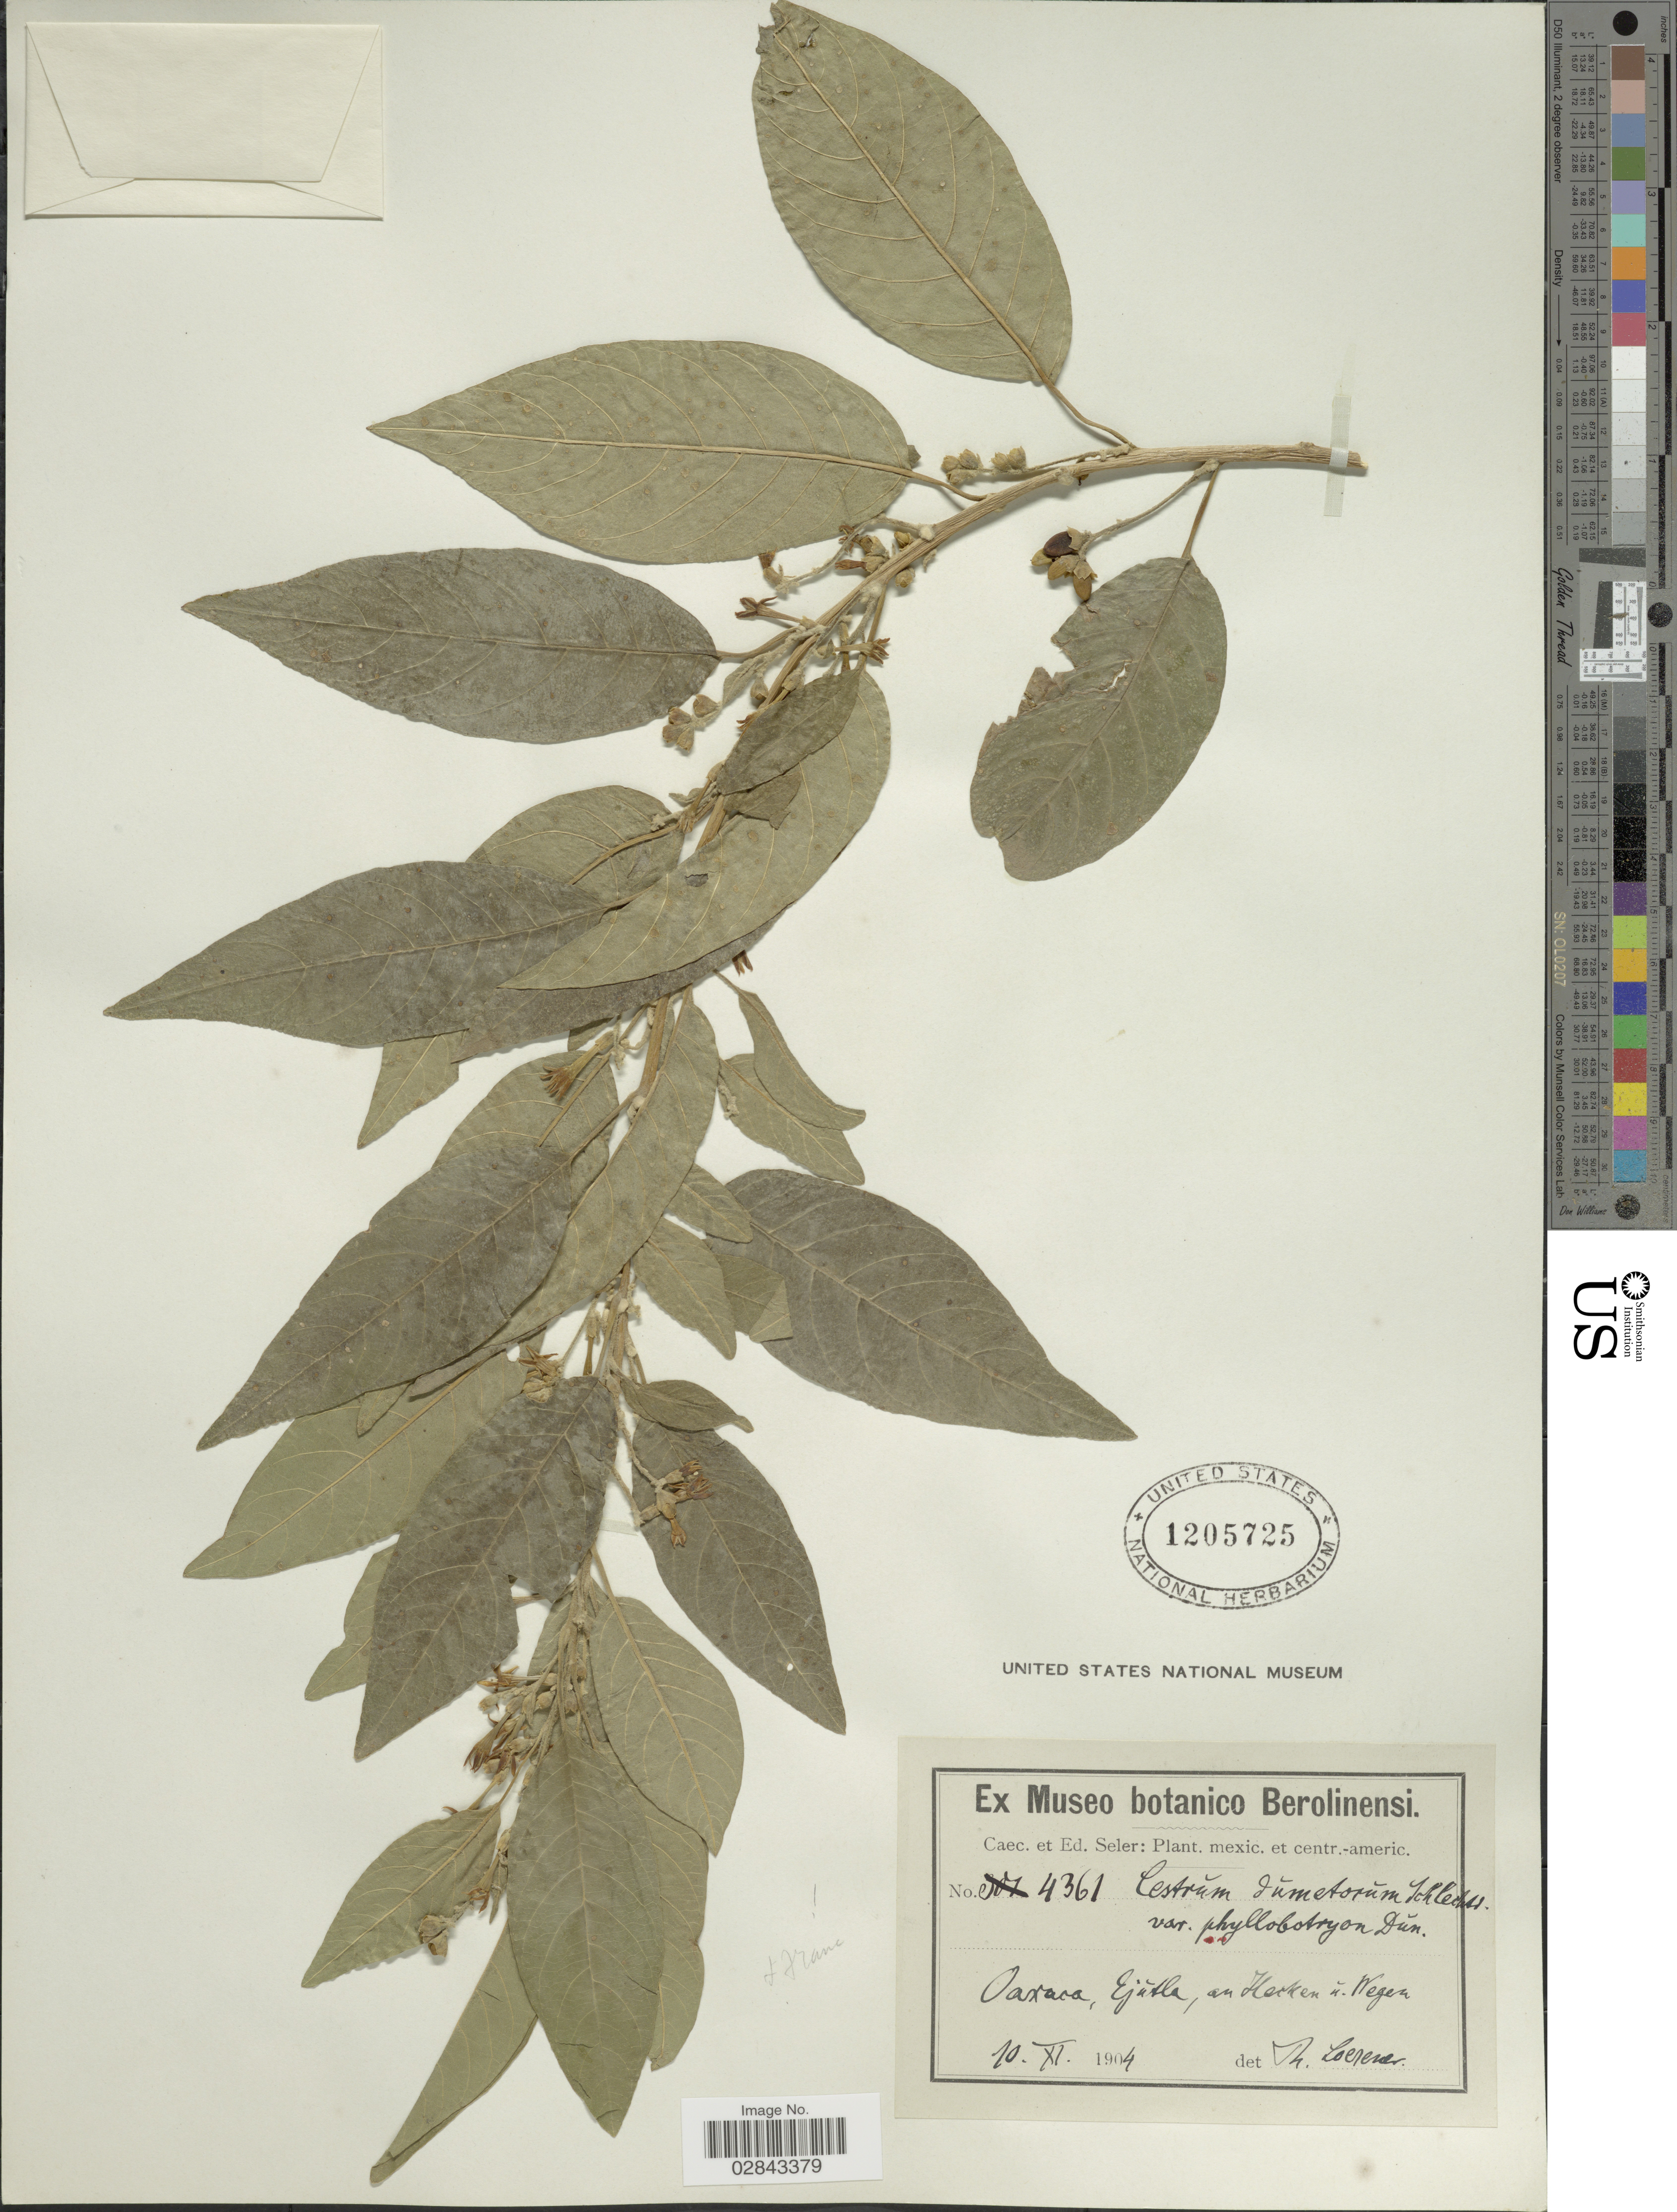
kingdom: Plantae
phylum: Tracheophyta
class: Magnoliopsida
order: Solanales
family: Solanaceae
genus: Cestrum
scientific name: Cestrum dumetorum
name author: Schltdl.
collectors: C. Seler & E. G. Seler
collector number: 4361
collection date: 1904-11-10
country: Mexico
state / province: Oaxaca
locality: Ejútla, an Harten ú Wegen.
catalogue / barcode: US 1205725